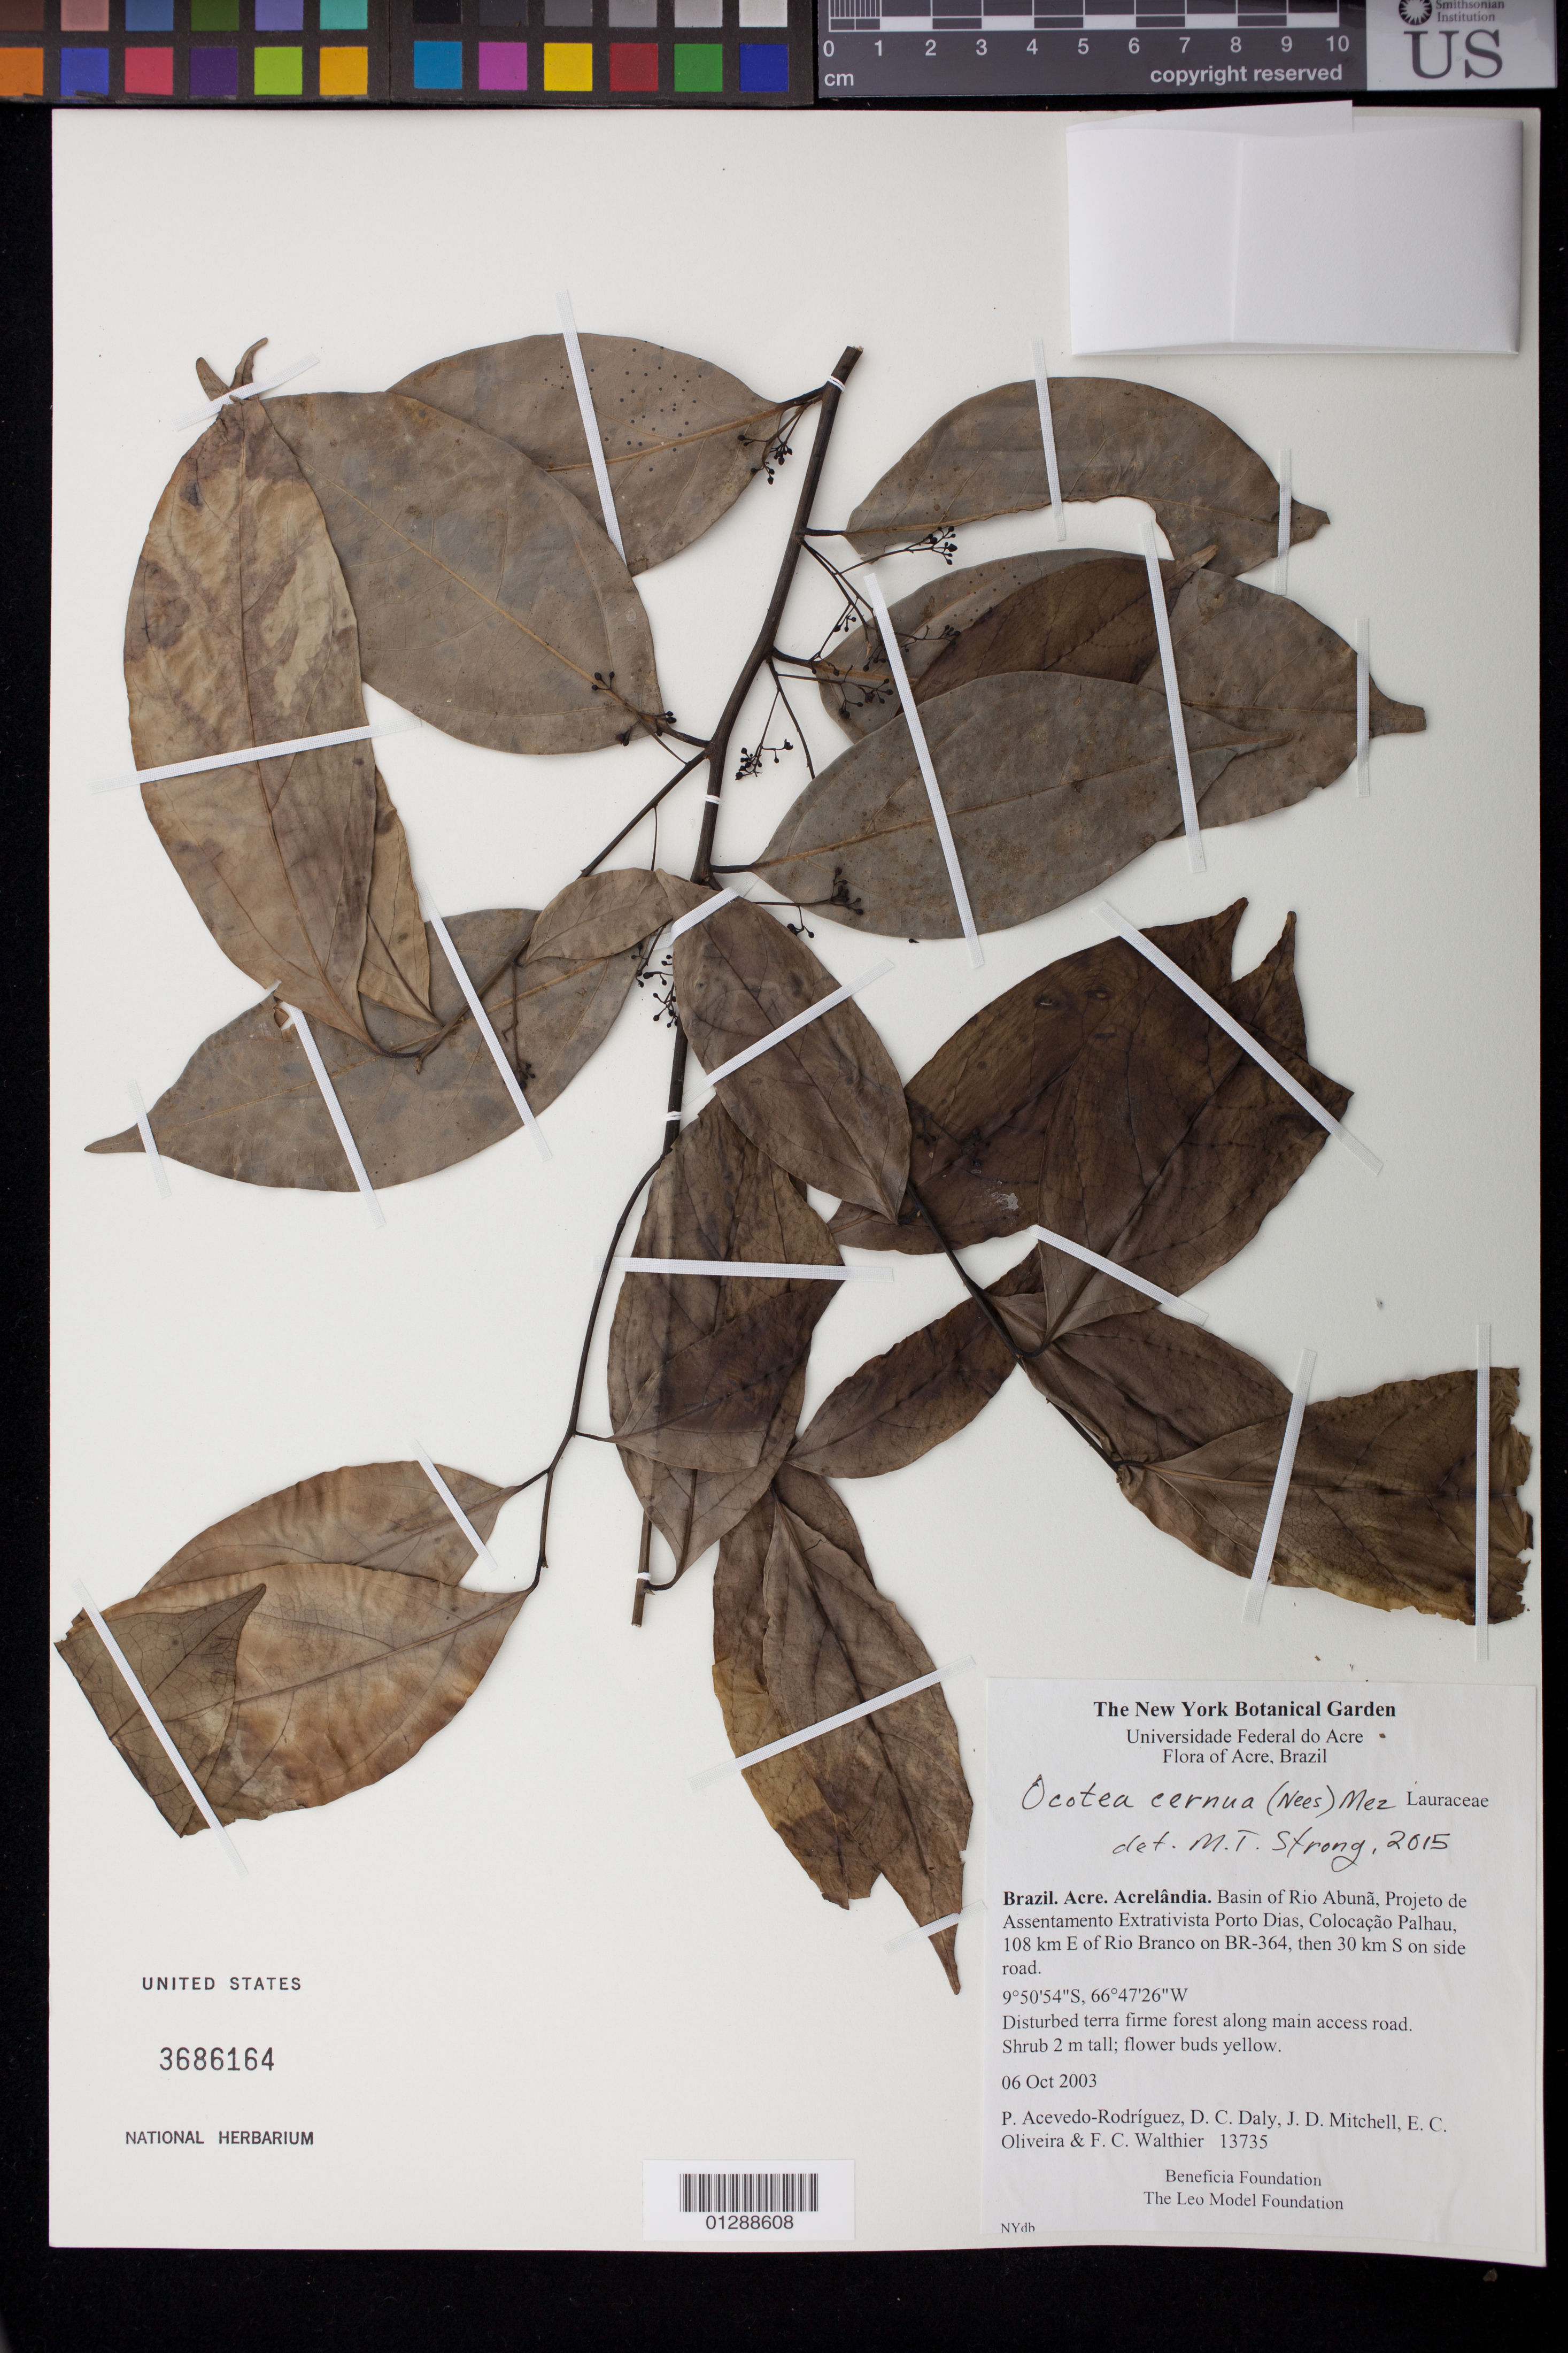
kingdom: Plantae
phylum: Tracheophyta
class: Magnoliopsida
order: Laurales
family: Lauraceae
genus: Ocotea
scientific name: Ocotea cernua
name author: (Nees) Mez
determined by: Strong, M. T., (US), Smithsonian Institution - National Museum of Natural History (UNITED STATES)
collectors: P. Acevedo-Rodr., D. C. Daly, J. D. Mitchell, E. Oliveira & F. C. Walthier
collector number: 13735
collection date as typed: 06 Oct 2003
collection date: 2003-10-06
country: Brazil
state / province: Acre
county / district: Acrelândia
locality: Basin of Rio Abuna, Projeto de Assentamento Extrativista Porto Dias, Colocaçao Palhau, 108 km E of Rio Branco on BR-364, then 30 km S on side road.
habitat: Disturbed terra firme forest along main access road.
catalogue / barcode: US 3686164